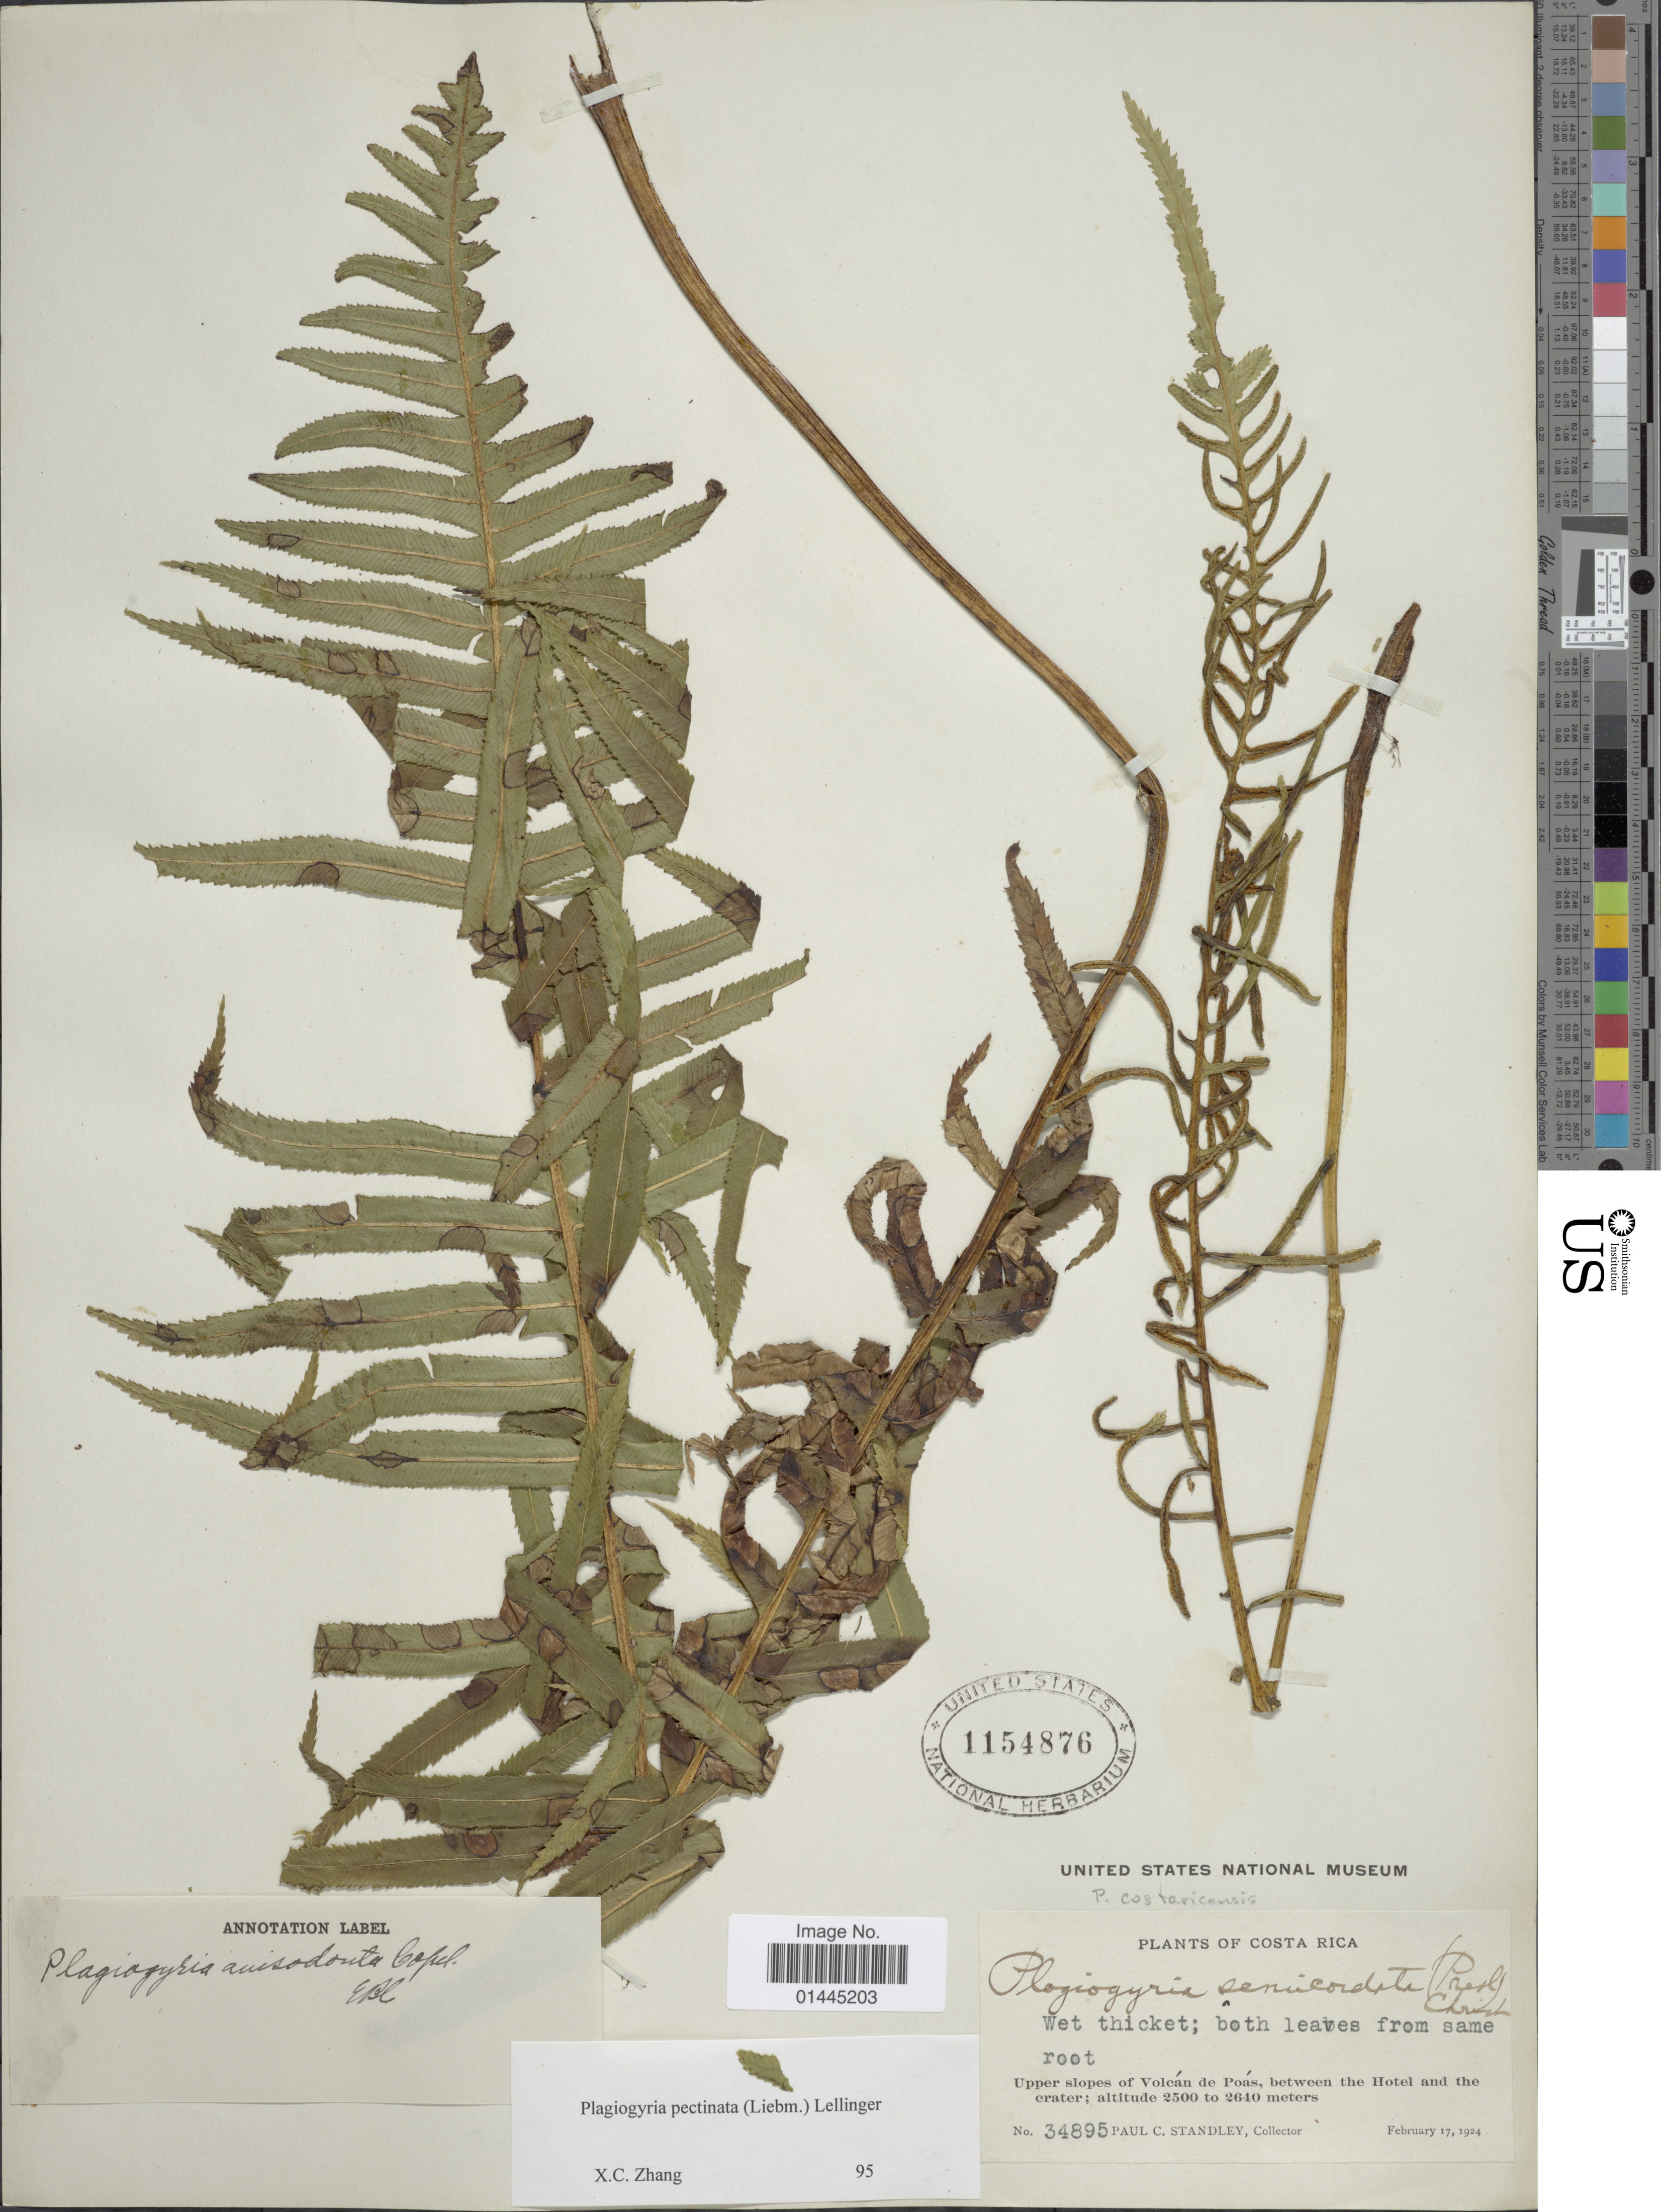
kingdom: Plantae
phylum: Tracheophyta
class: Polypodiopsida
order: Cyatheales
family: Plagiogyriaceae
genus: Plagiogyria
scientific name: Plagiogyria costaricensis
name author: Mett. ex Kuhn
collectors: P. C. Standley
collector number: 34895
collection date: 1924-02-17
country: Costa Rica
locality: Upper slopes of Volcan de Poas, between the Hotel and the crater.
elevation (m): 2500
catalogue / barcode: US 1154876